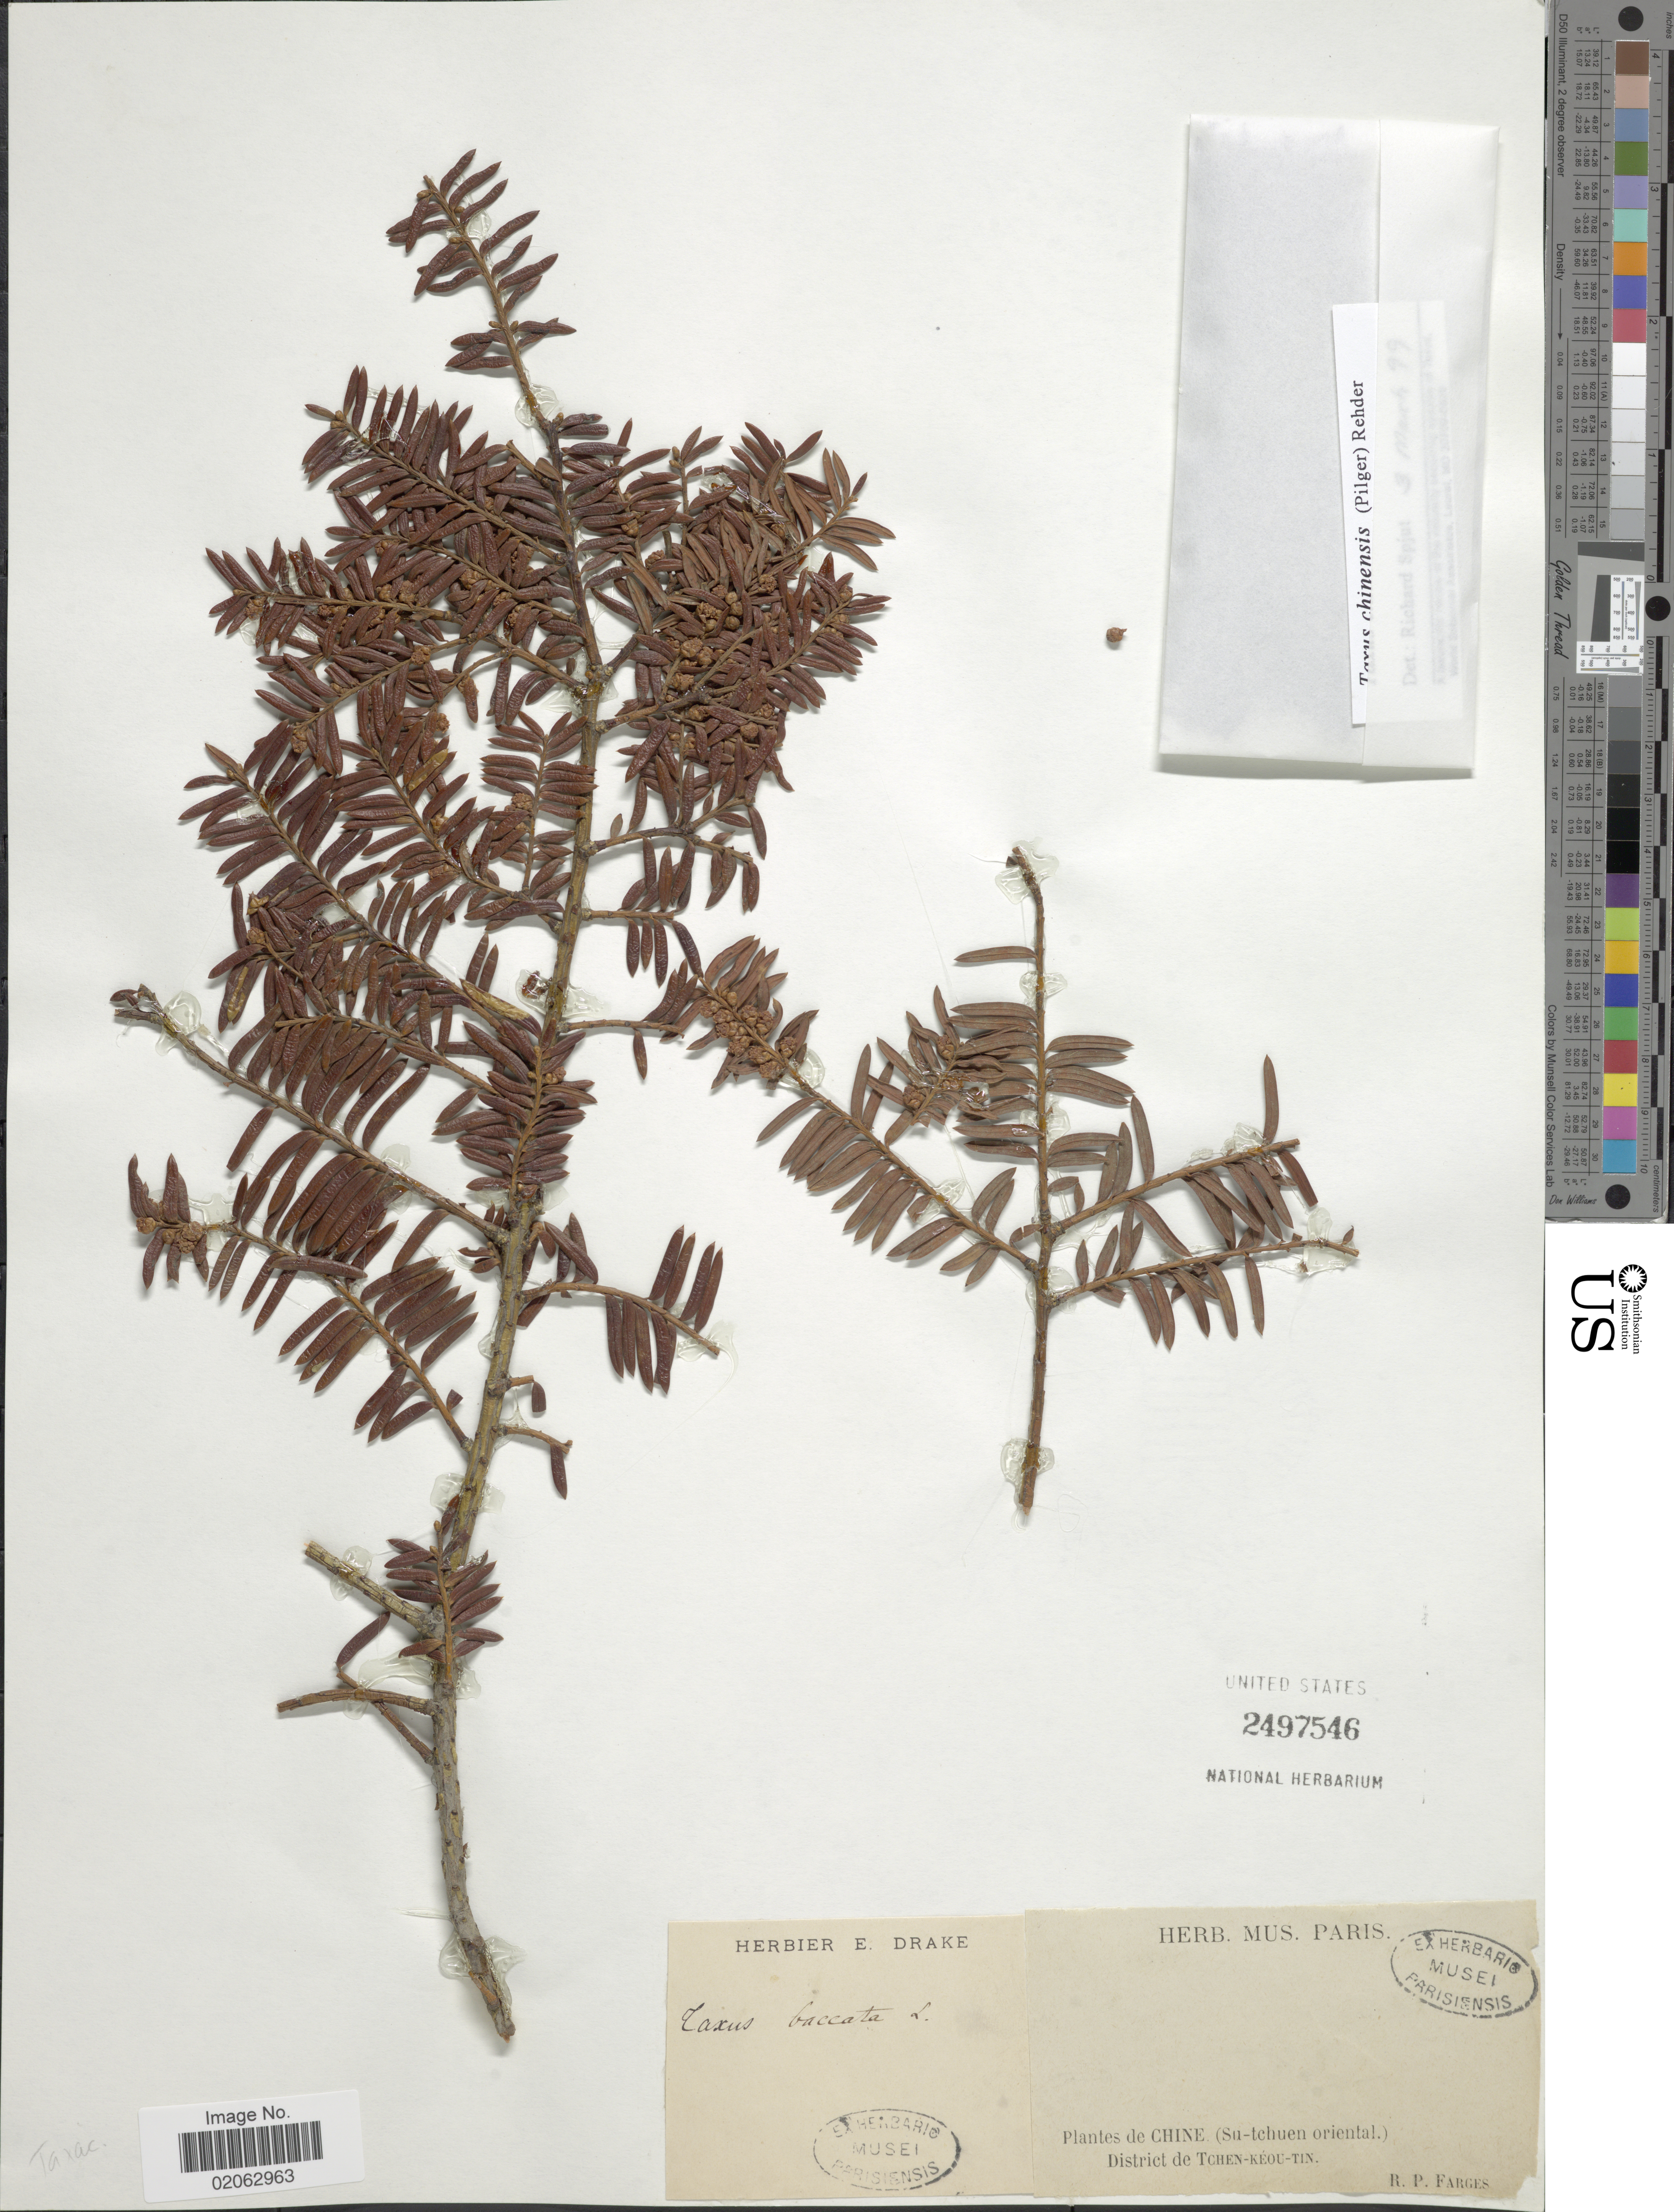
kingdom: Plantae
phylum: Tracheophyta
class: Pinopsida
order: Pinales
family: Taxaceae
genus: Taxus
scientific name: Taxus celebica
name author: (Warb.) H.L. Li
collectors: R. Farges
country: China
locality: Chine (Su-tchuen oriental.), District de Tchen-Keou-Tin.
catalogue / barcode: US 2497546